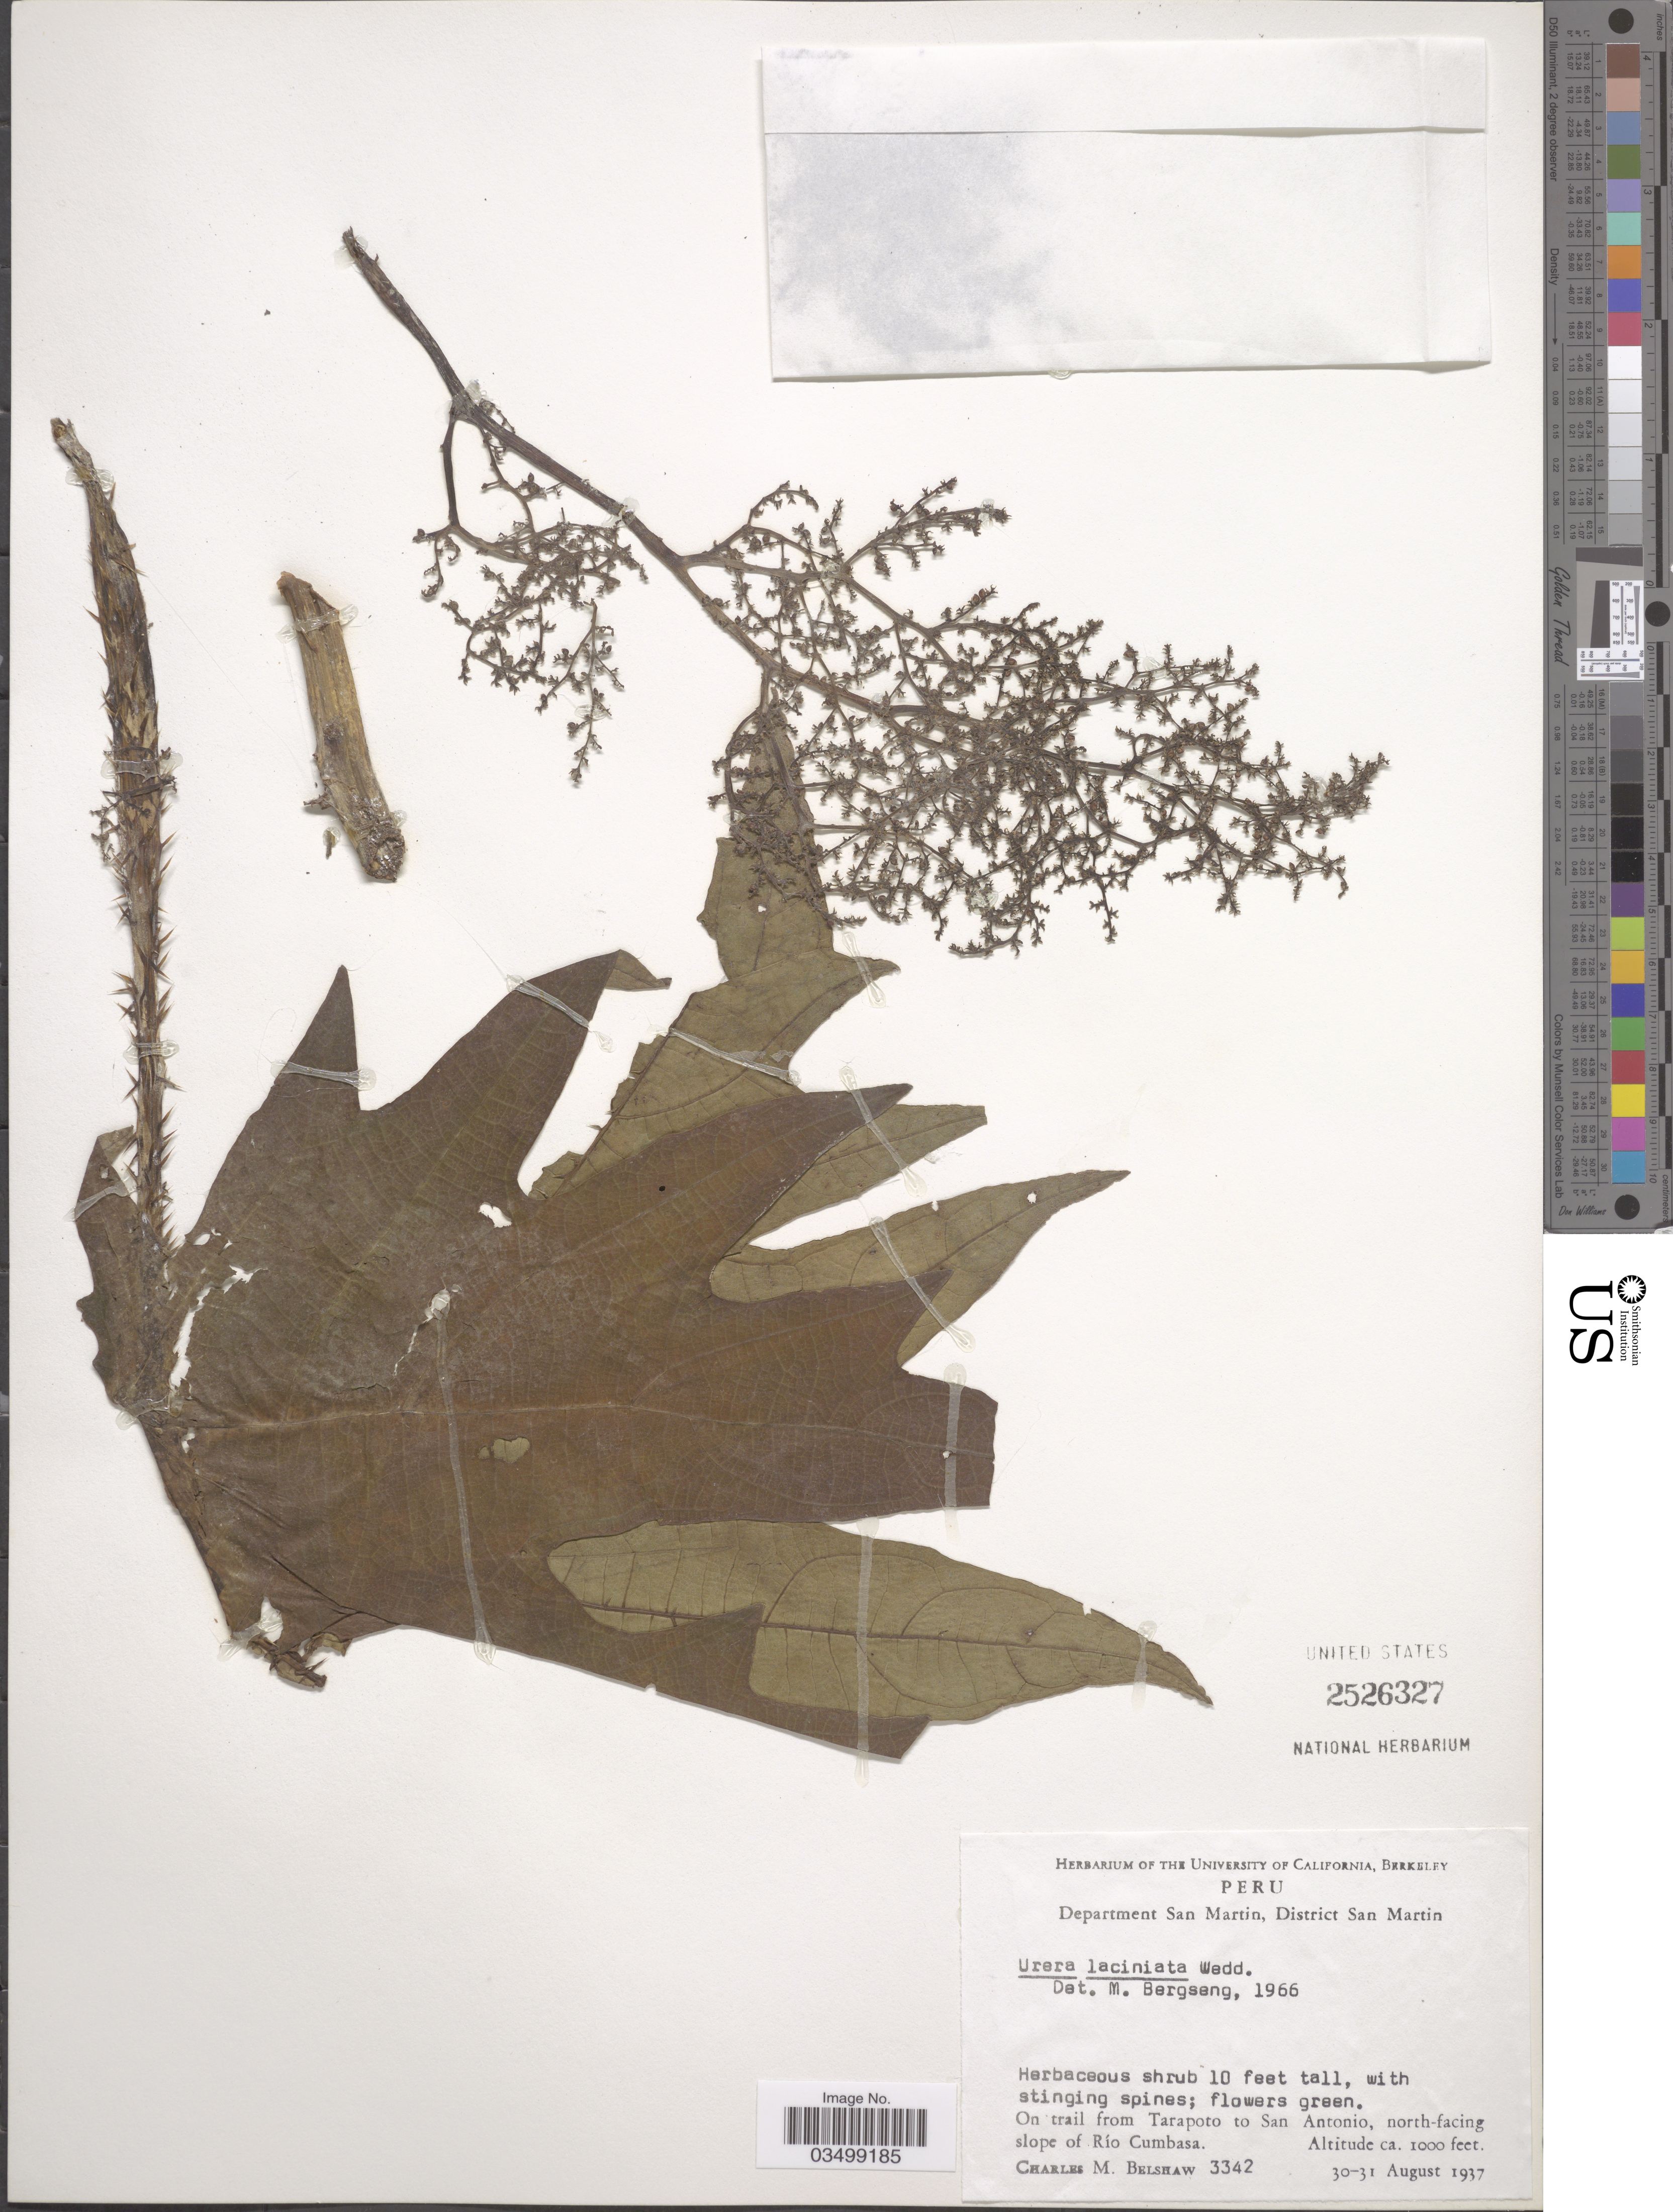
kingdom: Plantae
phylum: Tracheophyta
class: Magnoliopsida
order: Rosales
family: Urticaceae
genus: Urera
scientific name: Urera laciniata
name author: (Gaudich.) Wedd.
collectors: C. Shaw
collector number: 3342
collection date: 1937-08-30/1937-08-31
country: Peru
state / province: San Martín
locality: Department San Martin, District San Martin. On trail from Tarapoto to San Antonio, north-facing slope of Río Cumbasa.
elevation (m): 305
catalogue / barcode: US 2526327